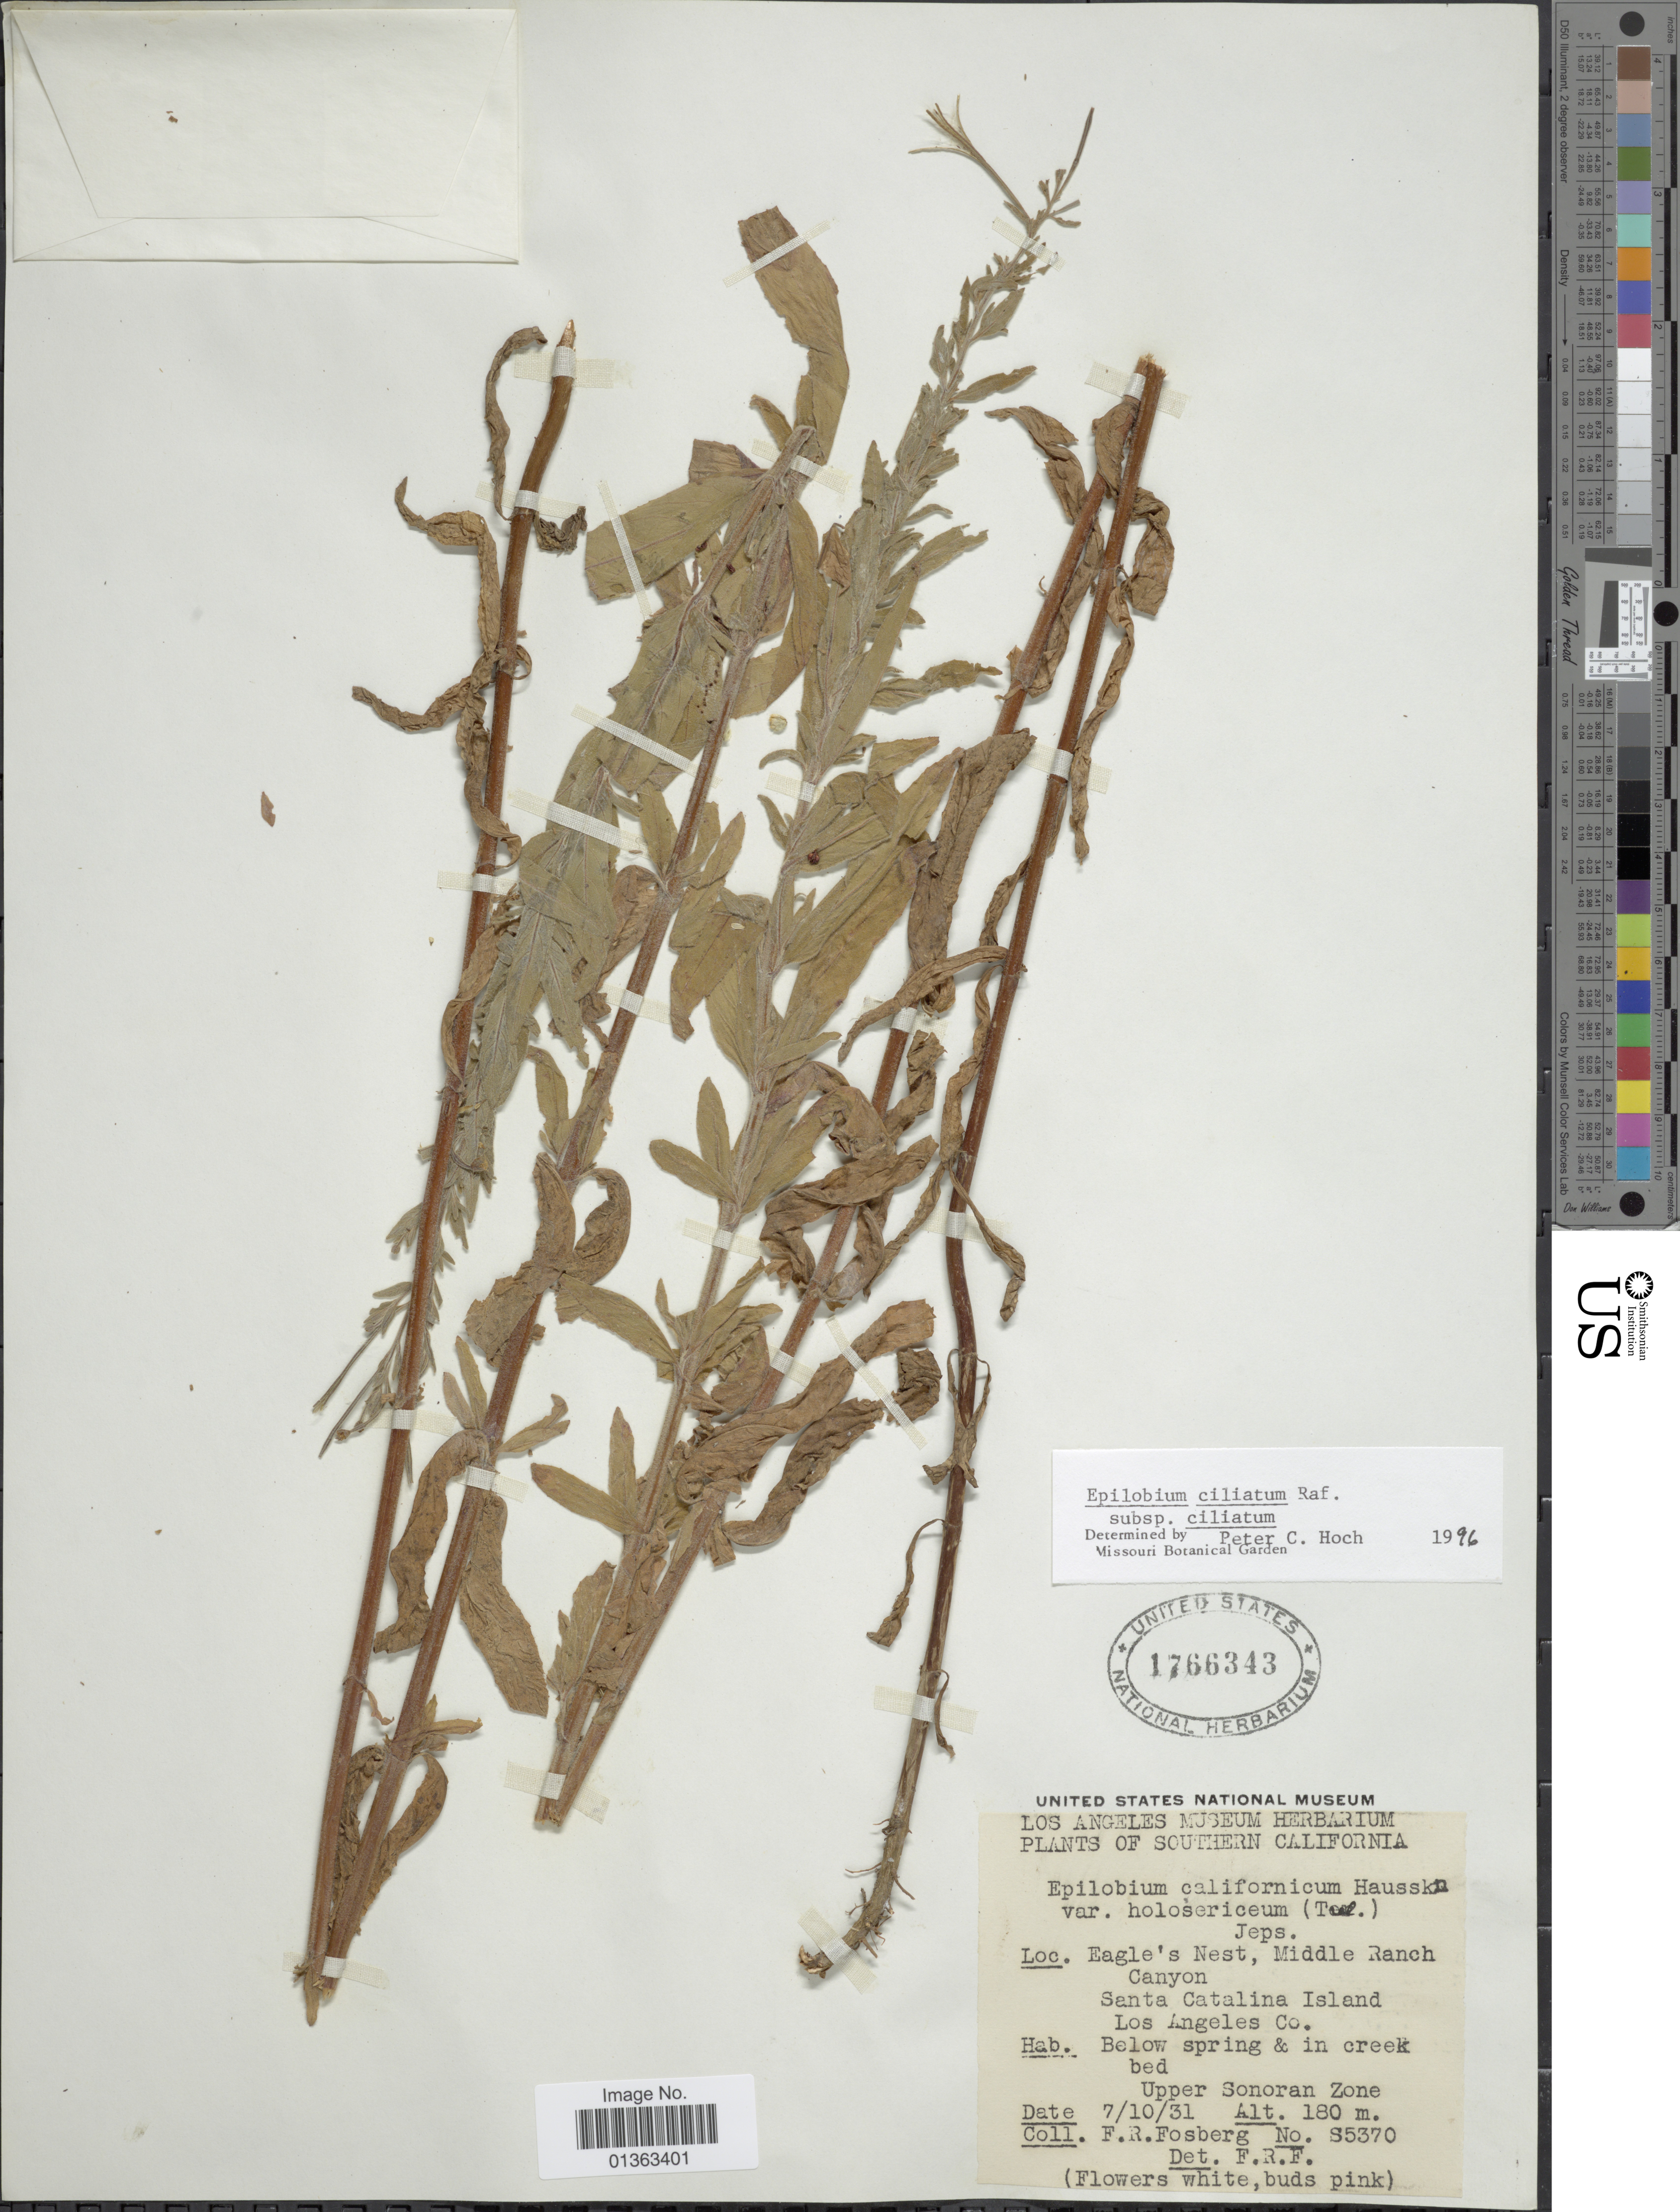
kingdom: Plantae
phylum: Tracheophyta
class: Magnoliopsida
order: Myrtales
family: Onagraceae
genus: Epilobium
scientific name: Epilobium ciliatum subsp. ciliatum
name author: Raf.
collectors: F. R. Fosberg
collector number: S5370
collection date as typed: Transcribed d/m/y: 7/10/31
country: United States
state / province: California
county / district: Los Angeles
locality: Southern California. Eagle's Nest, Middle Ranch Canyon. Santa Catalina Island, Los Angeles Co.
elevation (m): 180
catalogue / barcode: US 1766343